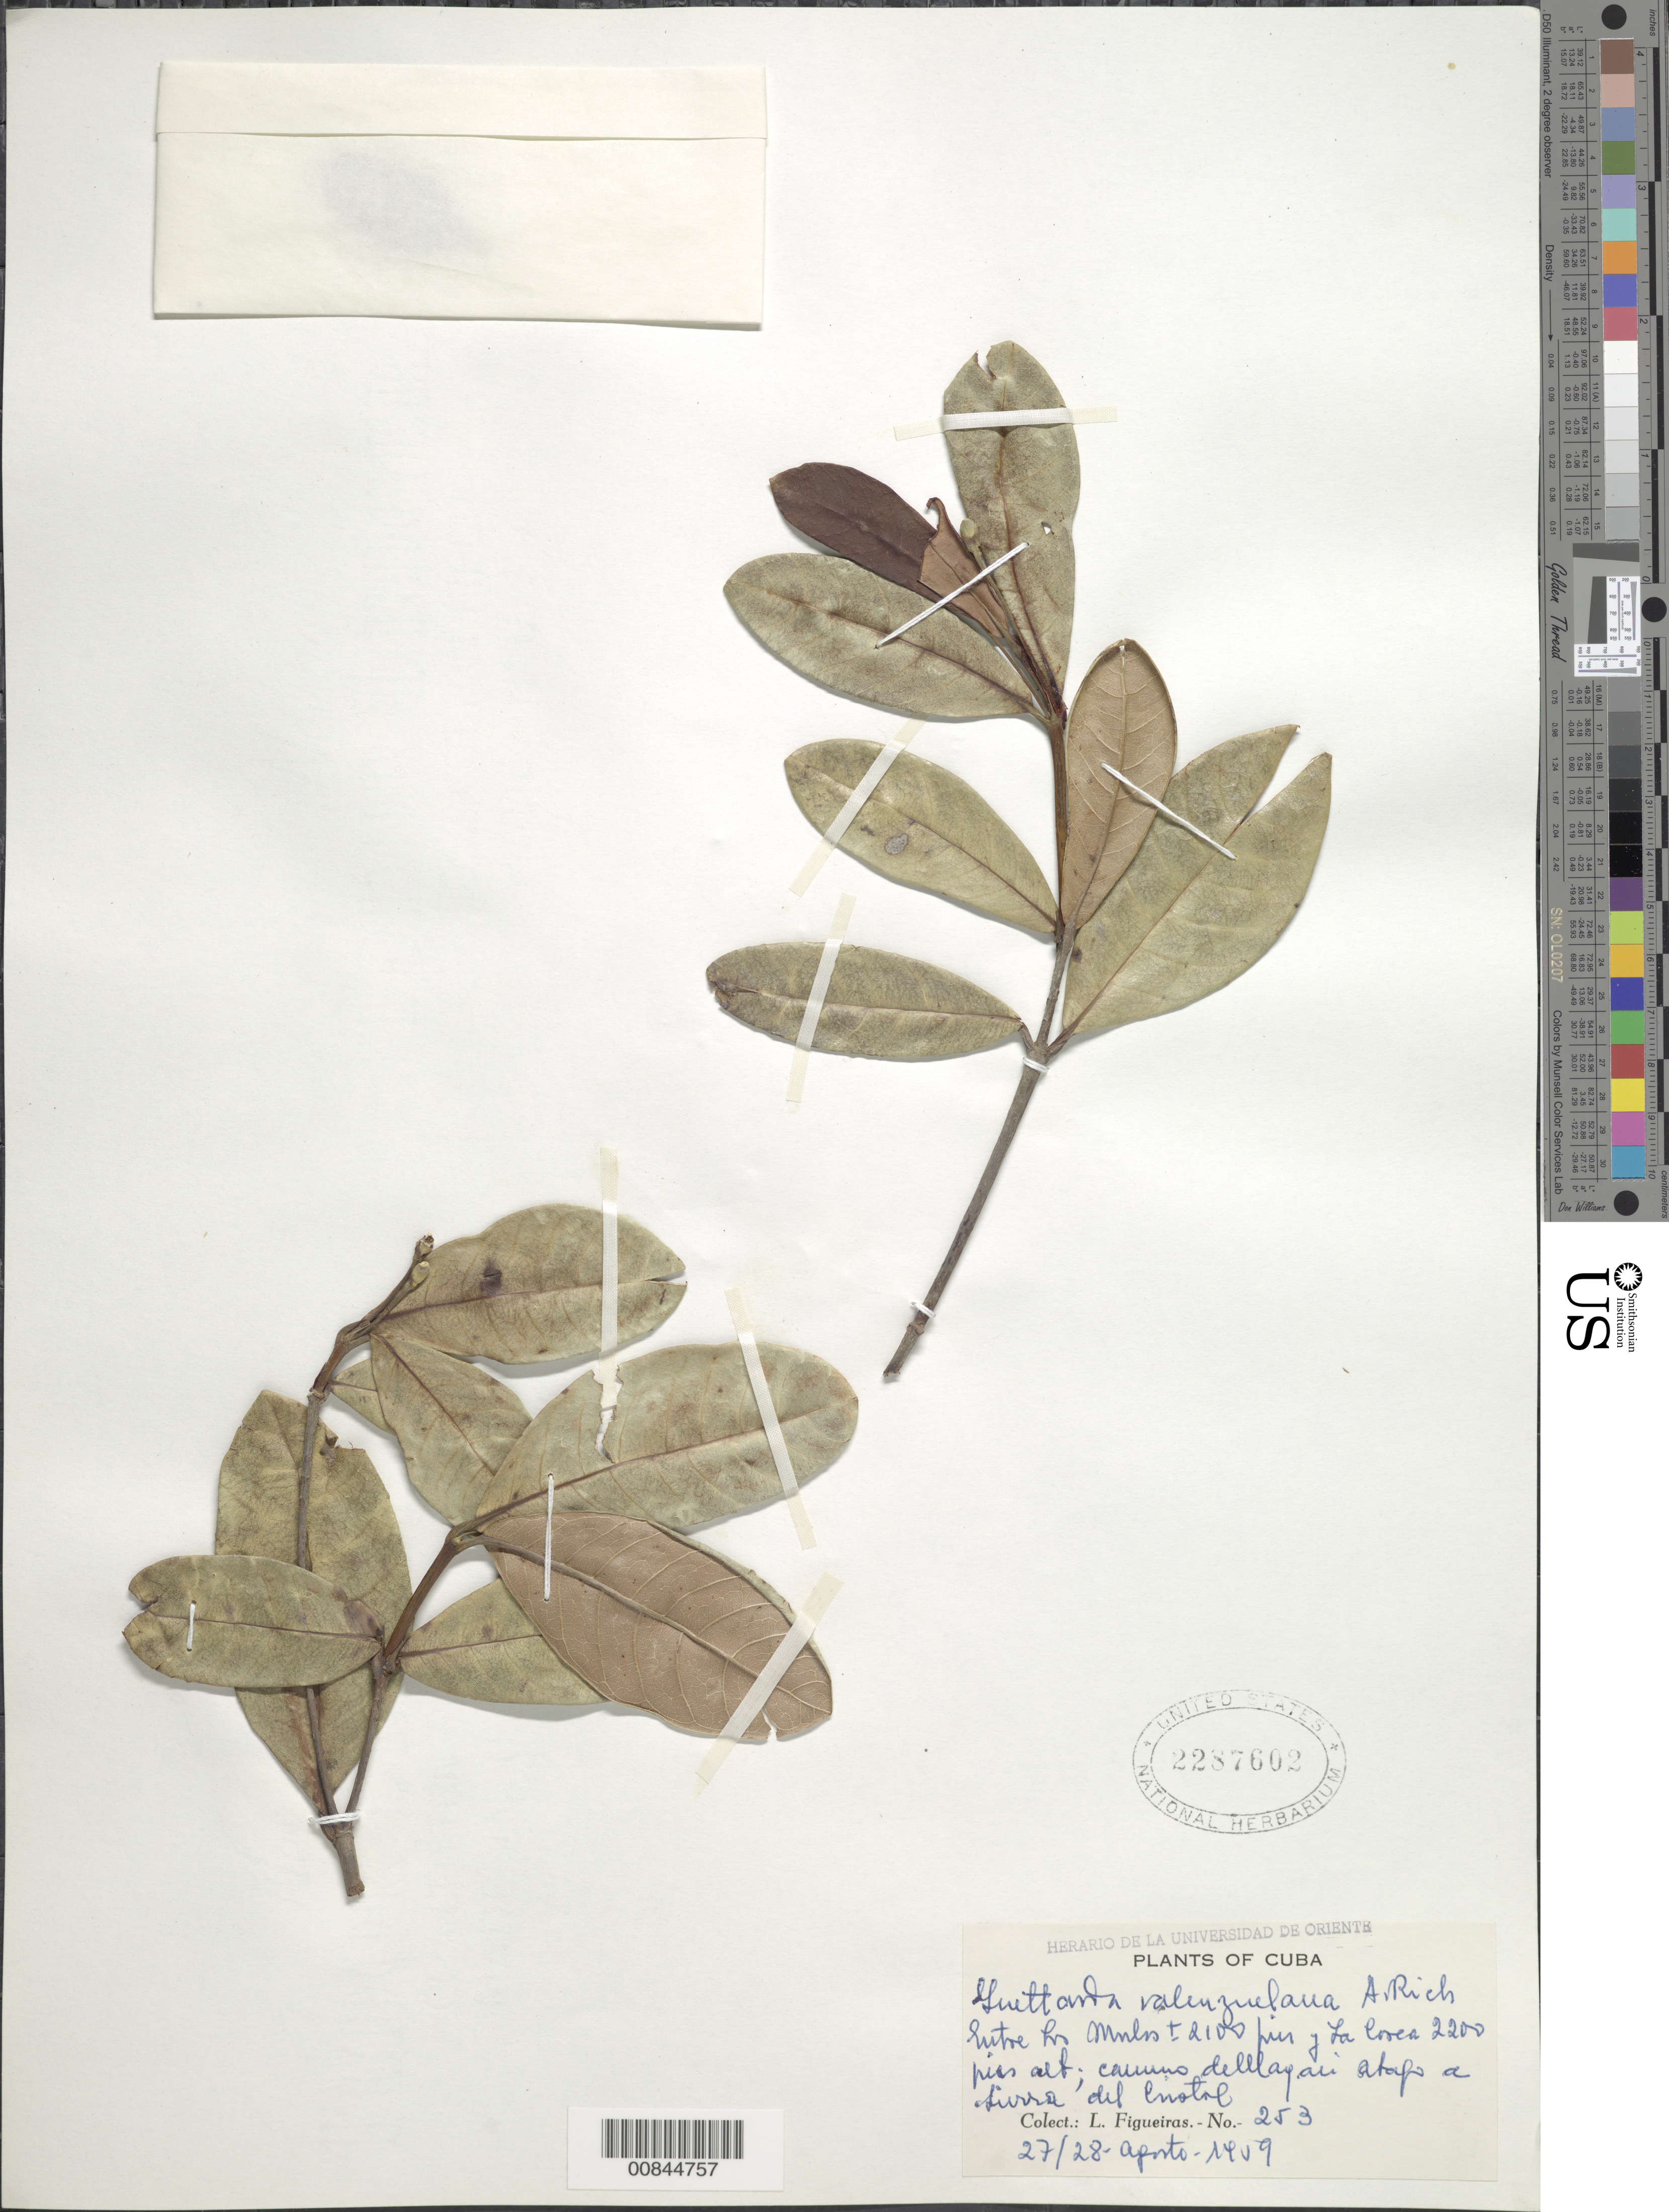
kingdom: Plantae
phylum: Tracheophyta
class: Magnoliopsida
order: Gentianales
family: Rubiaceae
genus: Guettarda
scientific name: Guettarda valenzuelana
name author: A. Rich.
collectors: M. López Figueiras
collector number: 253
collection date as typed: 1959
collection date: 1959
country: Cuba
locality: Sierra del Instal (sp?)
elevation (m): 640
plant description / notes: On label: "27/28 aporto 1459" (?)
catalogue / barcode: US 2287602